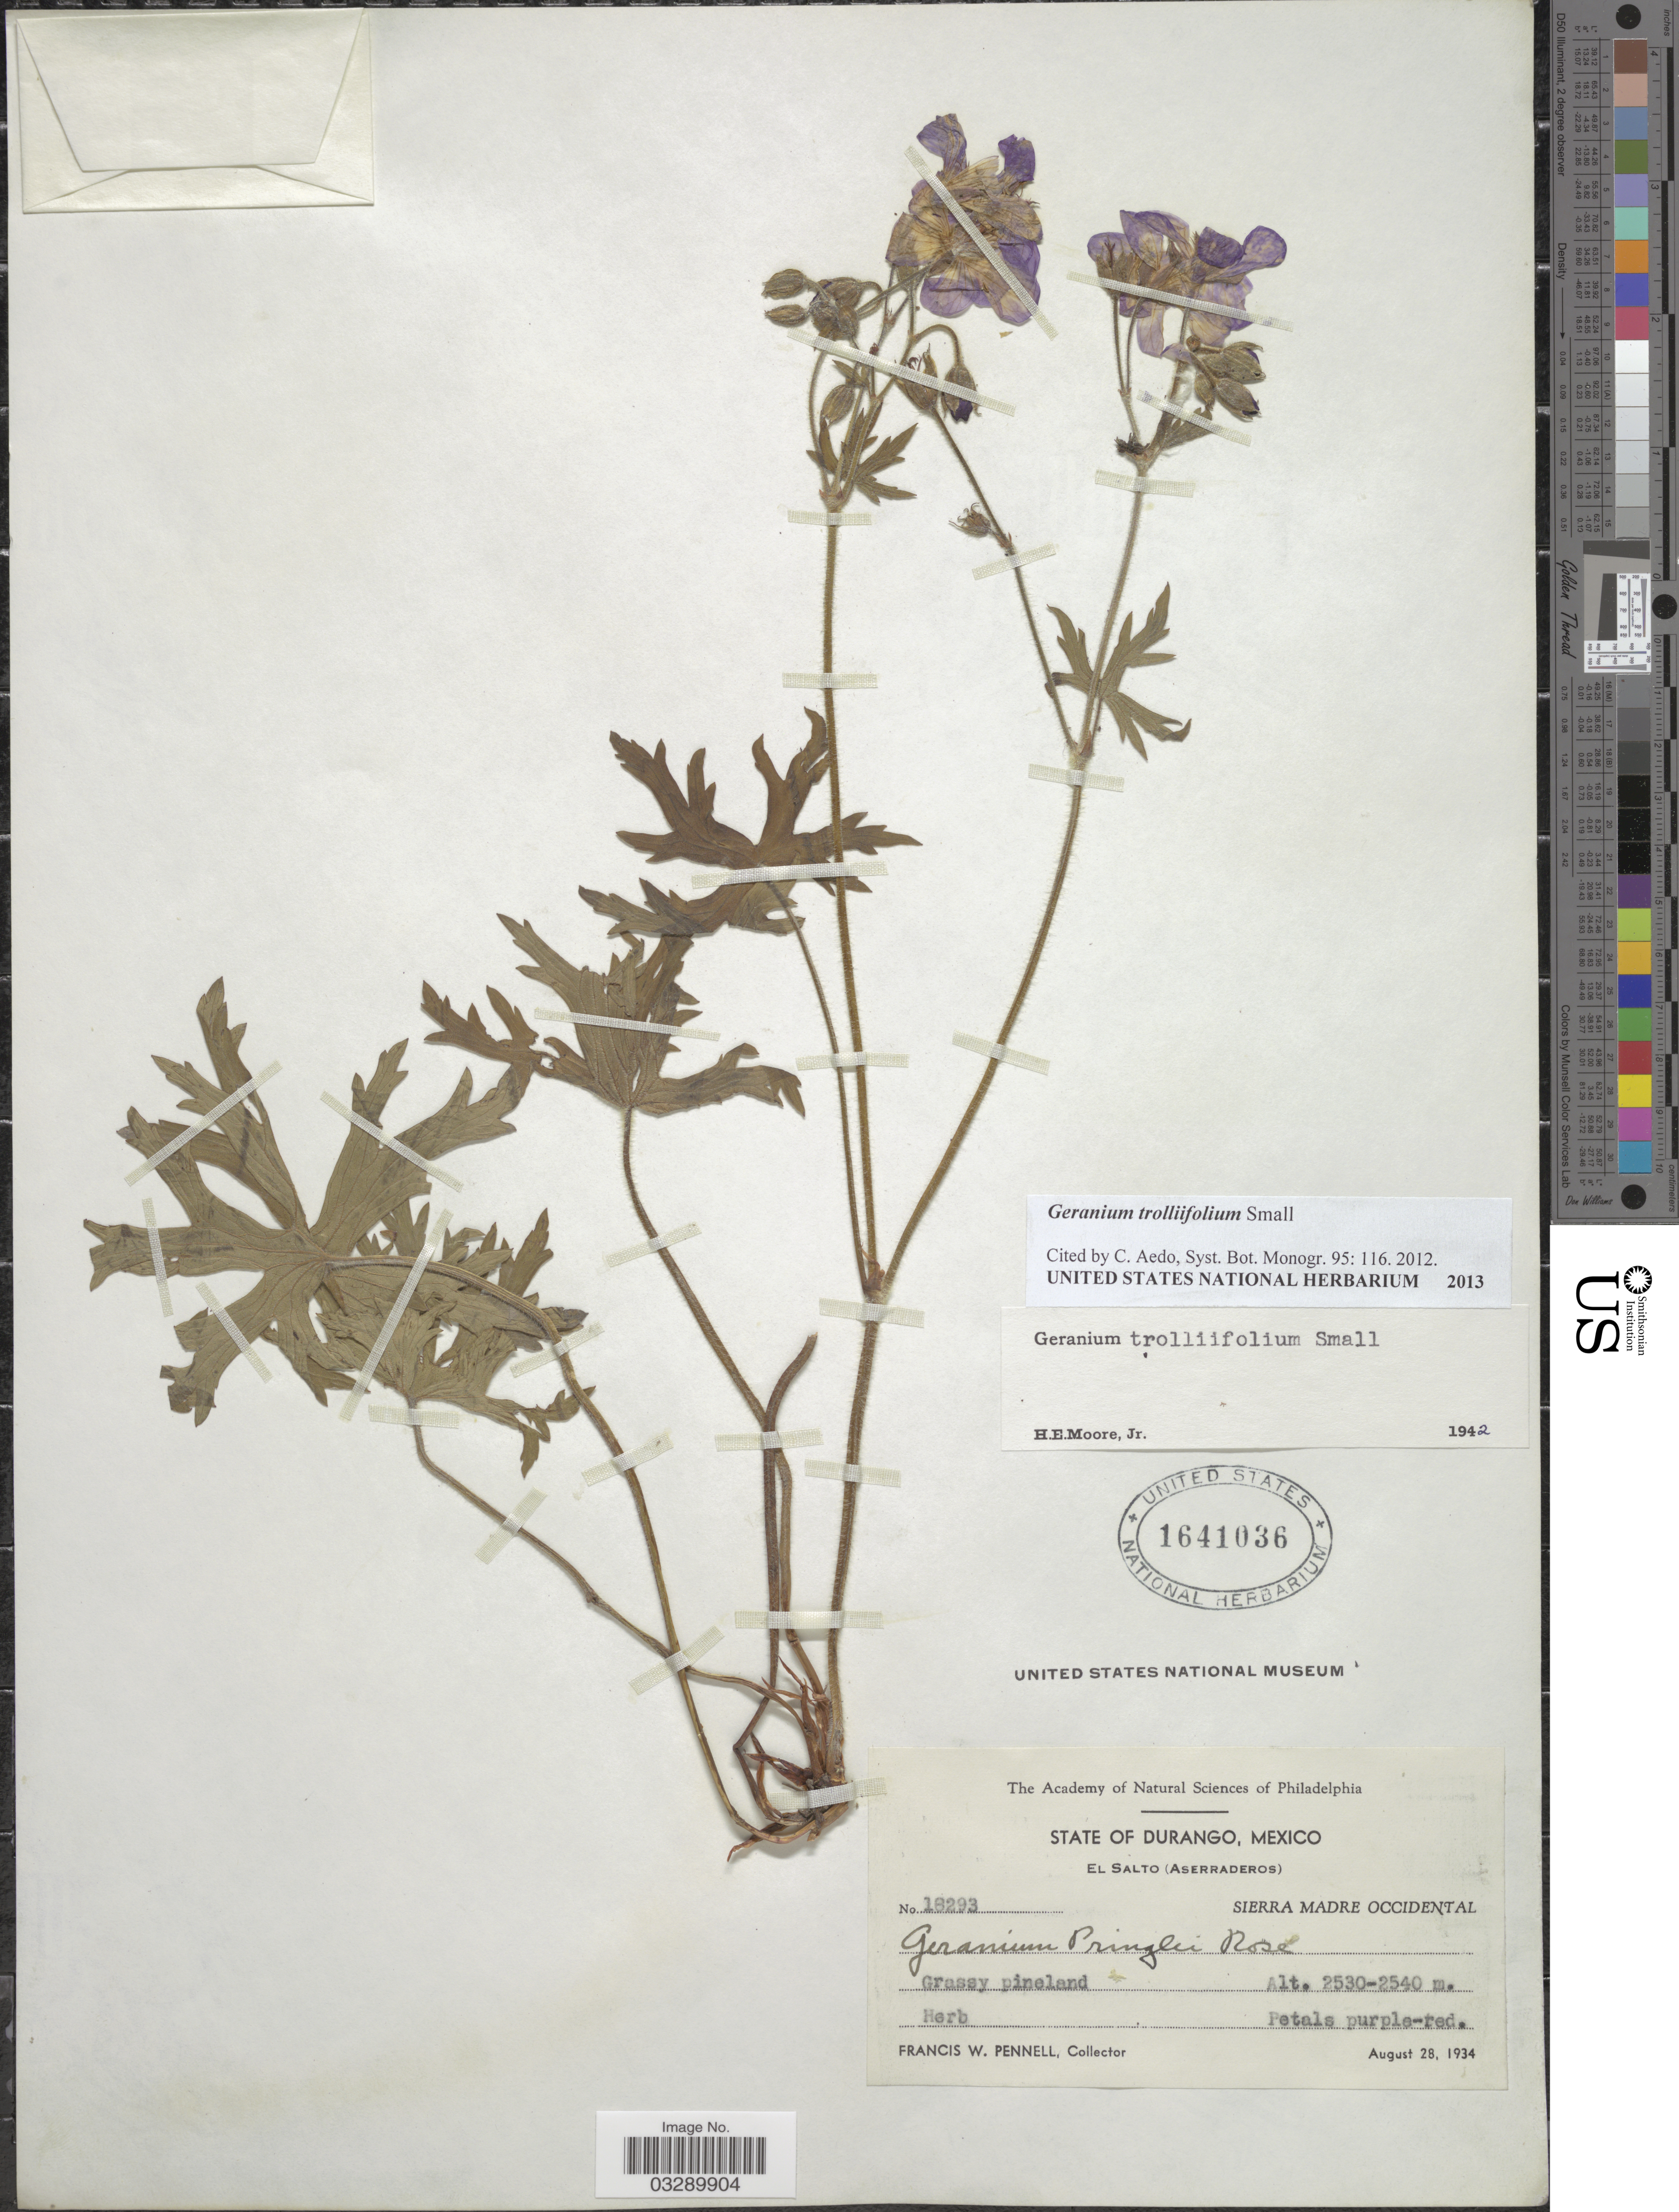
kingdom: Plantae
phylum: Tracheophyta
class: Magnoliopsida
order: Geraniales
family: Geraniaceae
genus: Geranium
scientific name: Geranium trolliifolium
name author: Small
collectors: F. W. Pennell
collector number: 18293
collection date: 1934-08-28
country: Mexico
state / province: Durango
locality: El Salto (Aserraderos). Sierra Madre Occidental.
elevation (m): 2530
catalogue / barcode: US 1641036